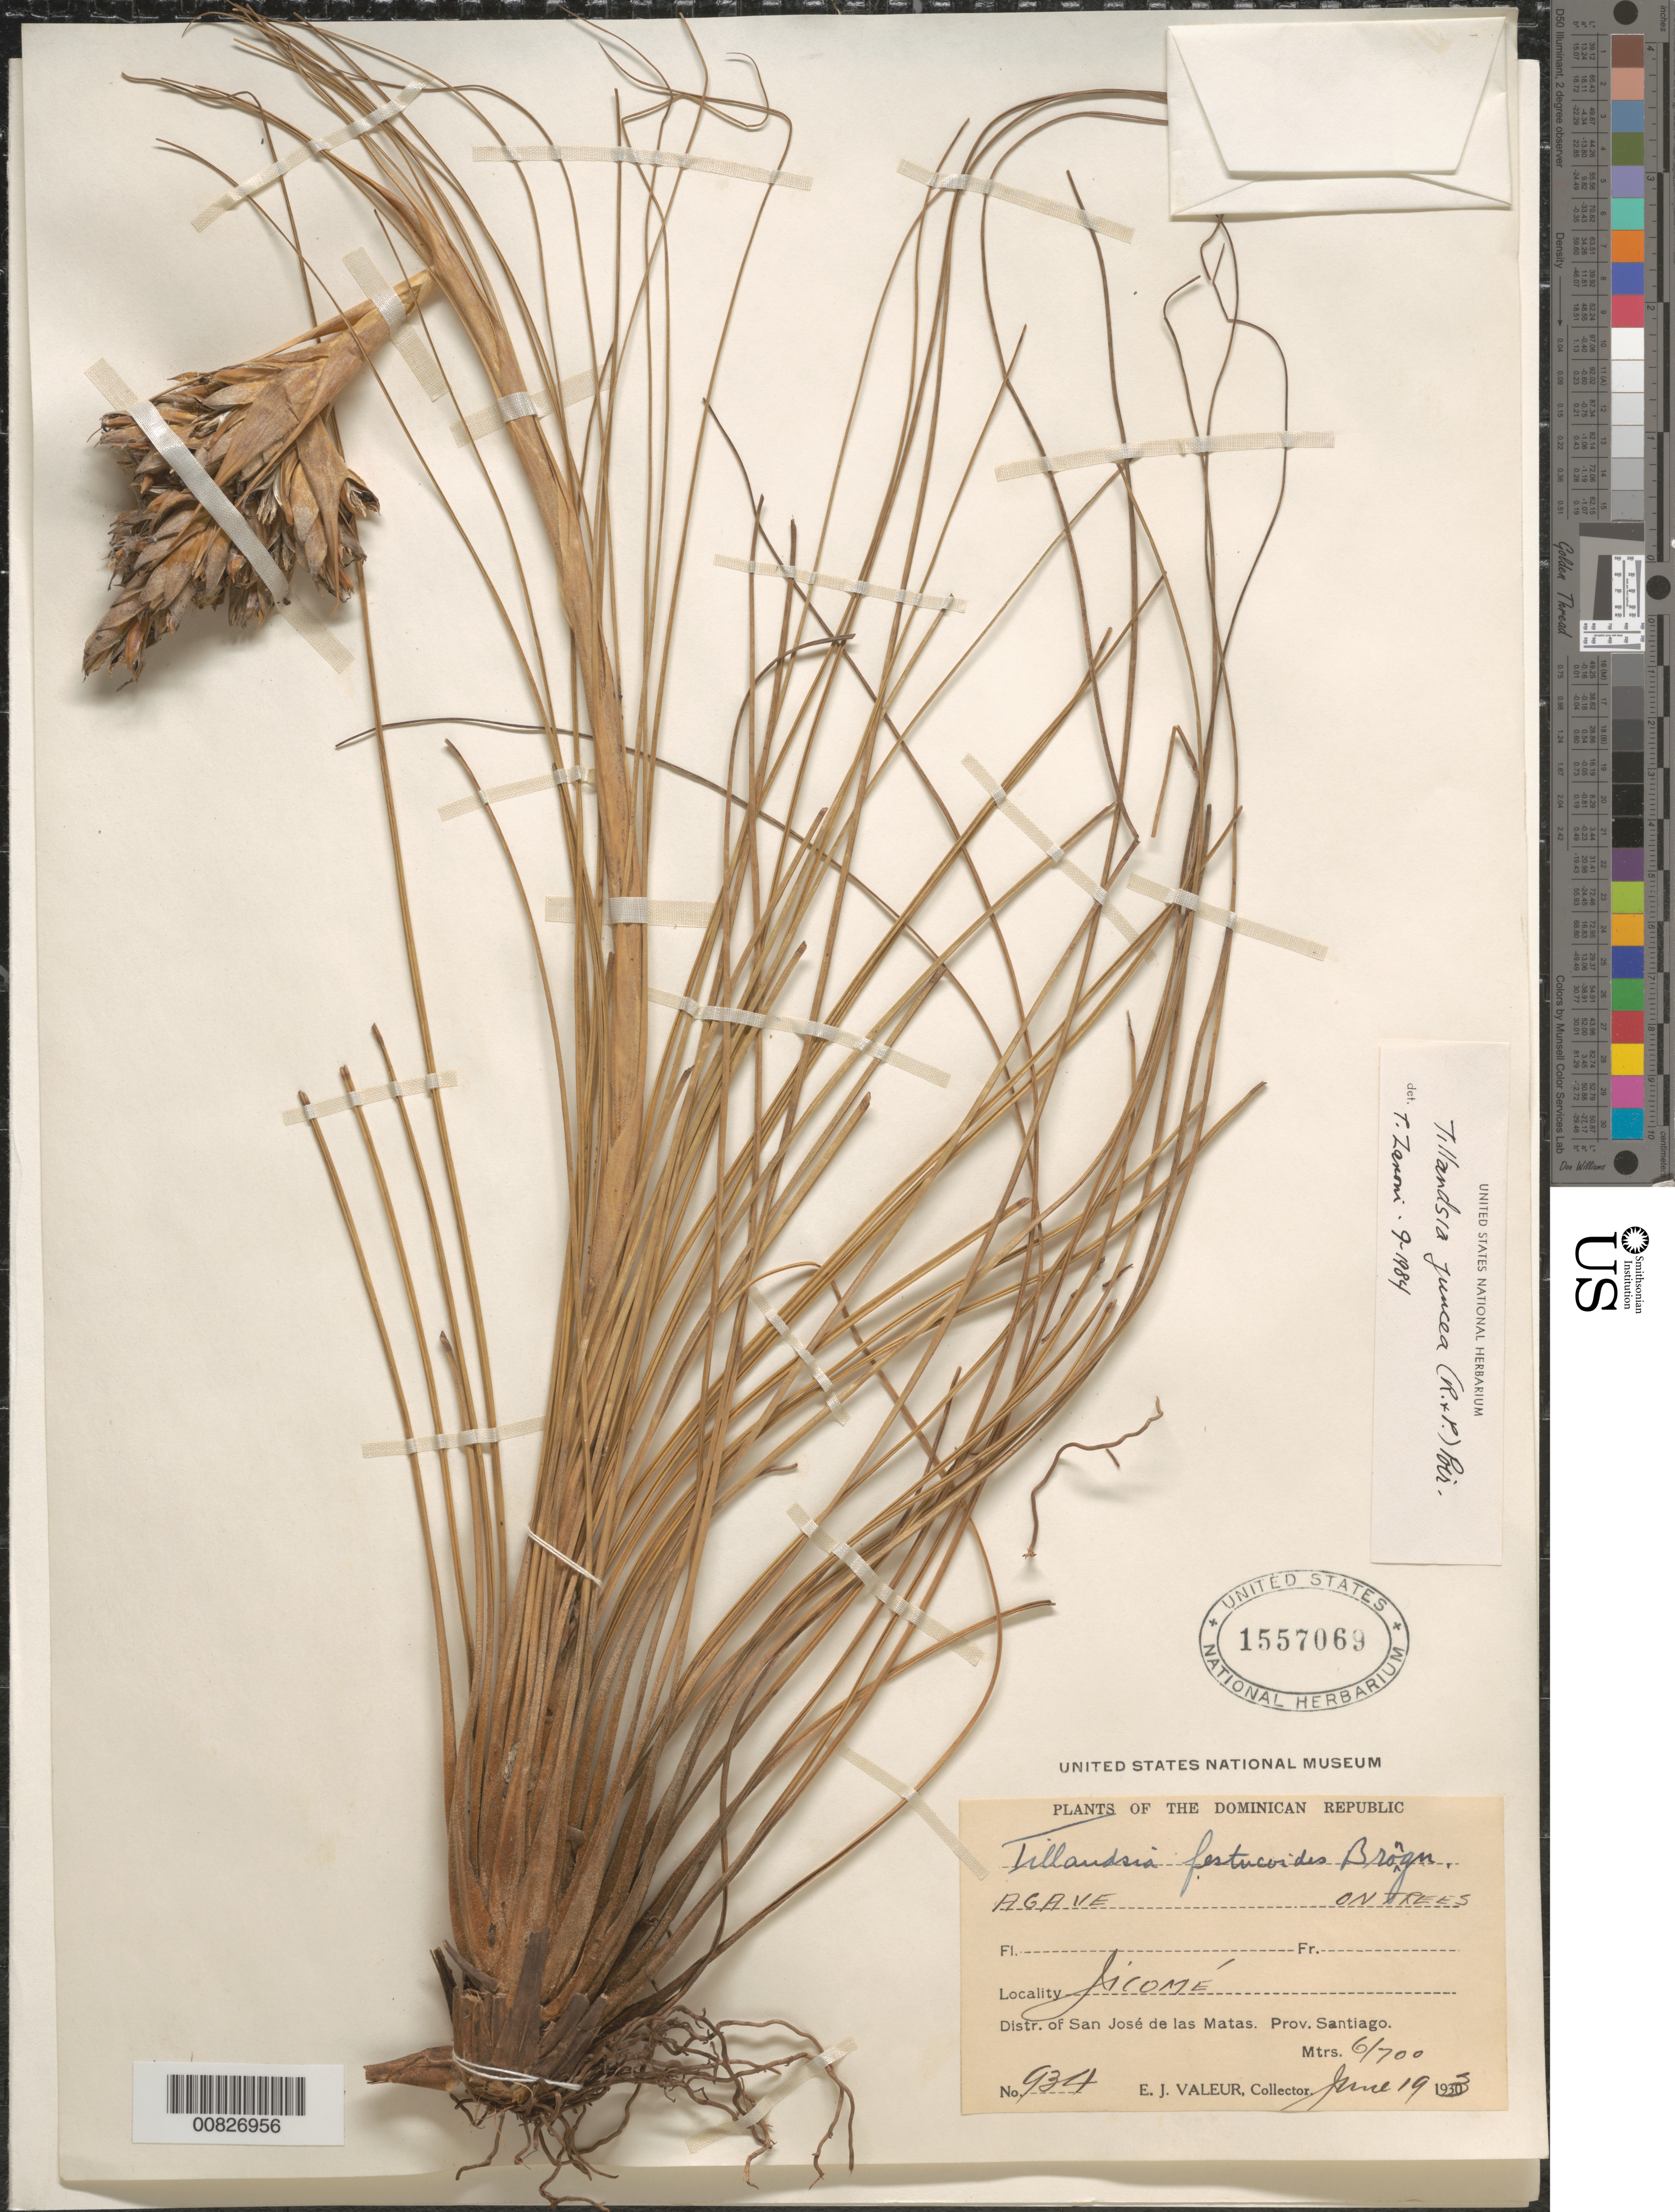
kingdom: Plantae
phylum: Tracheophyta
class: Liliopsida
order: Poales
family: Bromeliaceae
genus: Tillandsia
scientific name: Tillandsia juncea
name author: (Ruiz & Pav.) Poir.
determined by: Zanoni, T. A., (NY), New York Botanical Garden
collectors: E. Valeur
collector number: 934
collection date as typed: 19 Jun 1933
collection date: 1933-06-19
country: Dominican Republic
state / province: Santiago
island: Hispaniola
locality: Jicomé. Distr. of San José de las Matas. Prov. Santiago.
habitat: On trees.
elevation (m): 600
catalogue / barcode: US 1557069